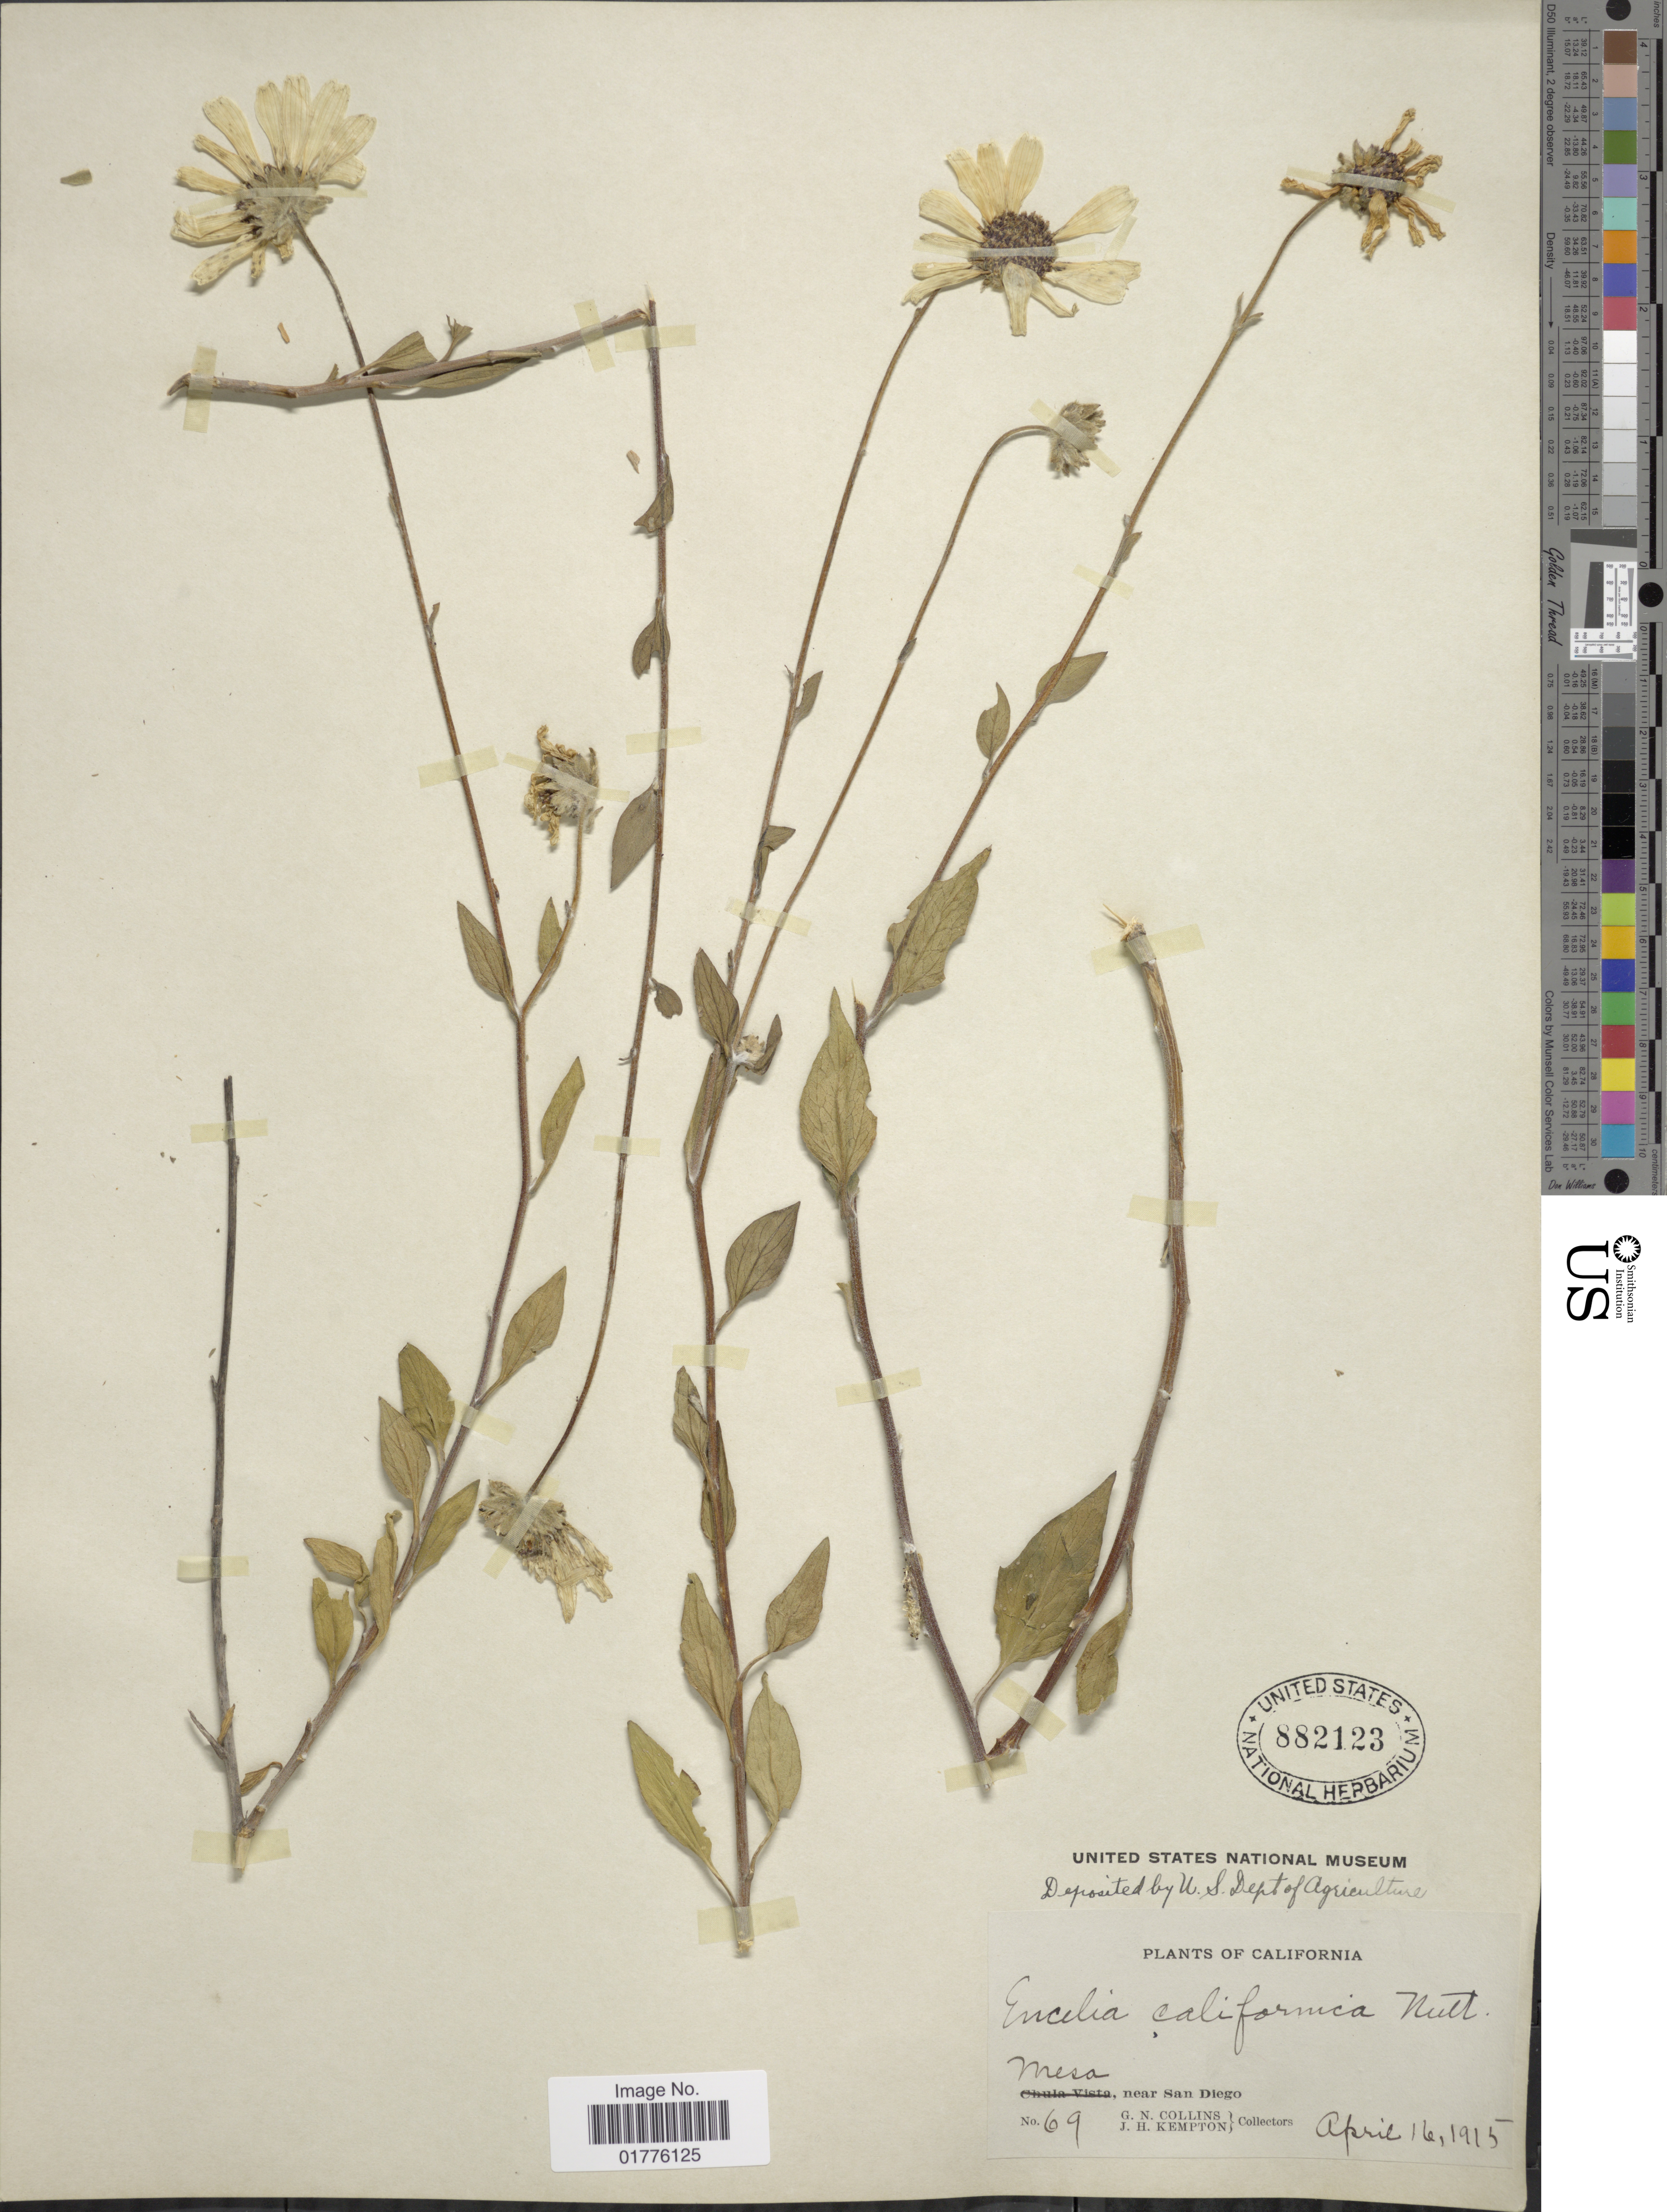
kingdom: Plantae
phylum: Tracheophyta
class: Magnoliopsida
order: Asterales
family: Asteraceae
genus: Encelia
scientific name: Encelia californica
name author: Nutt.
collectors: G. Collins & J. H. Kempton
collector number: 69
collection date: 1915-04-16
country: United States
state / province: California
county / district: San Diego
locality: California. Mesa, near San Diego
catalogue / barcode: US 882123